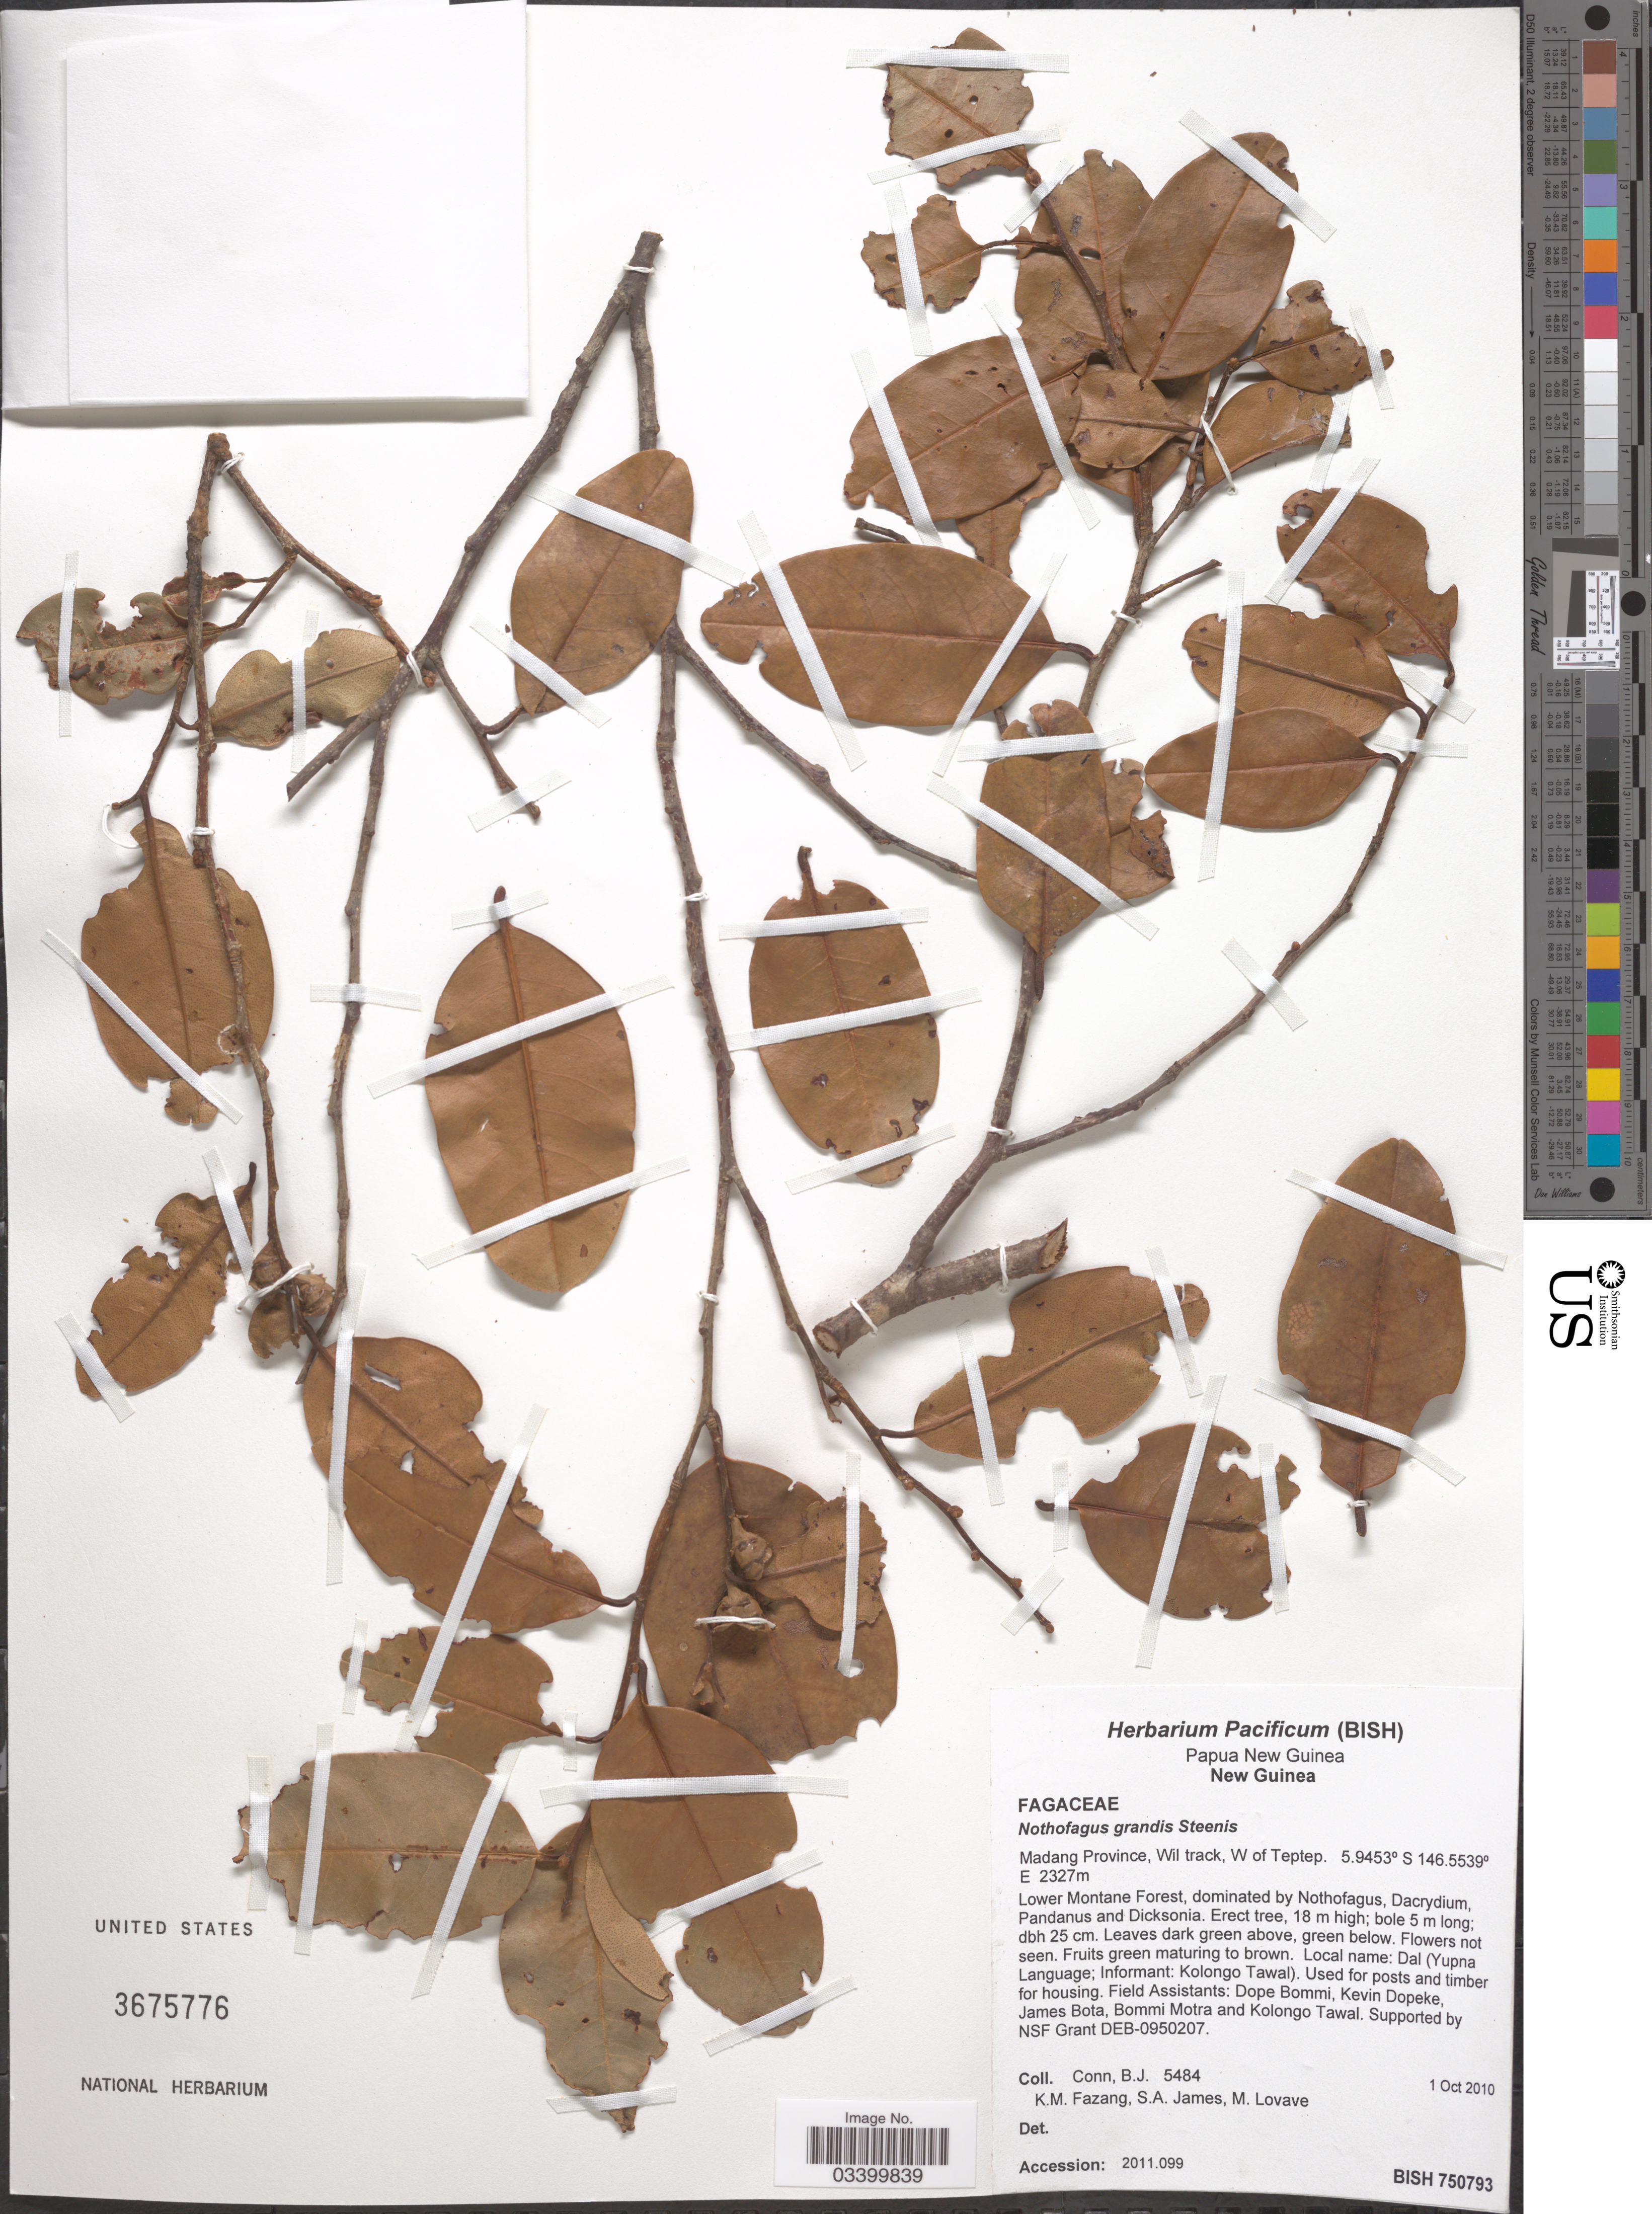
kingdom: Plantae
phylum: Tracheophyta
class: Magnoliopsida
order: Fagales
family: Nothofagaceae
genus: Nothofagus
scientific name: Nothofagus grandis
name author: Steenis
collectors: B. Conn, K. Fazang, S. James & M. Lovave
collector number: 5484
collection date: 2010-10-01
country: Papua New Guinea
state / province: Madang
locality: New Guinea. Wil track, W of Teptep.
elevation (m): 2327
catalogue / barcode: US 3675776